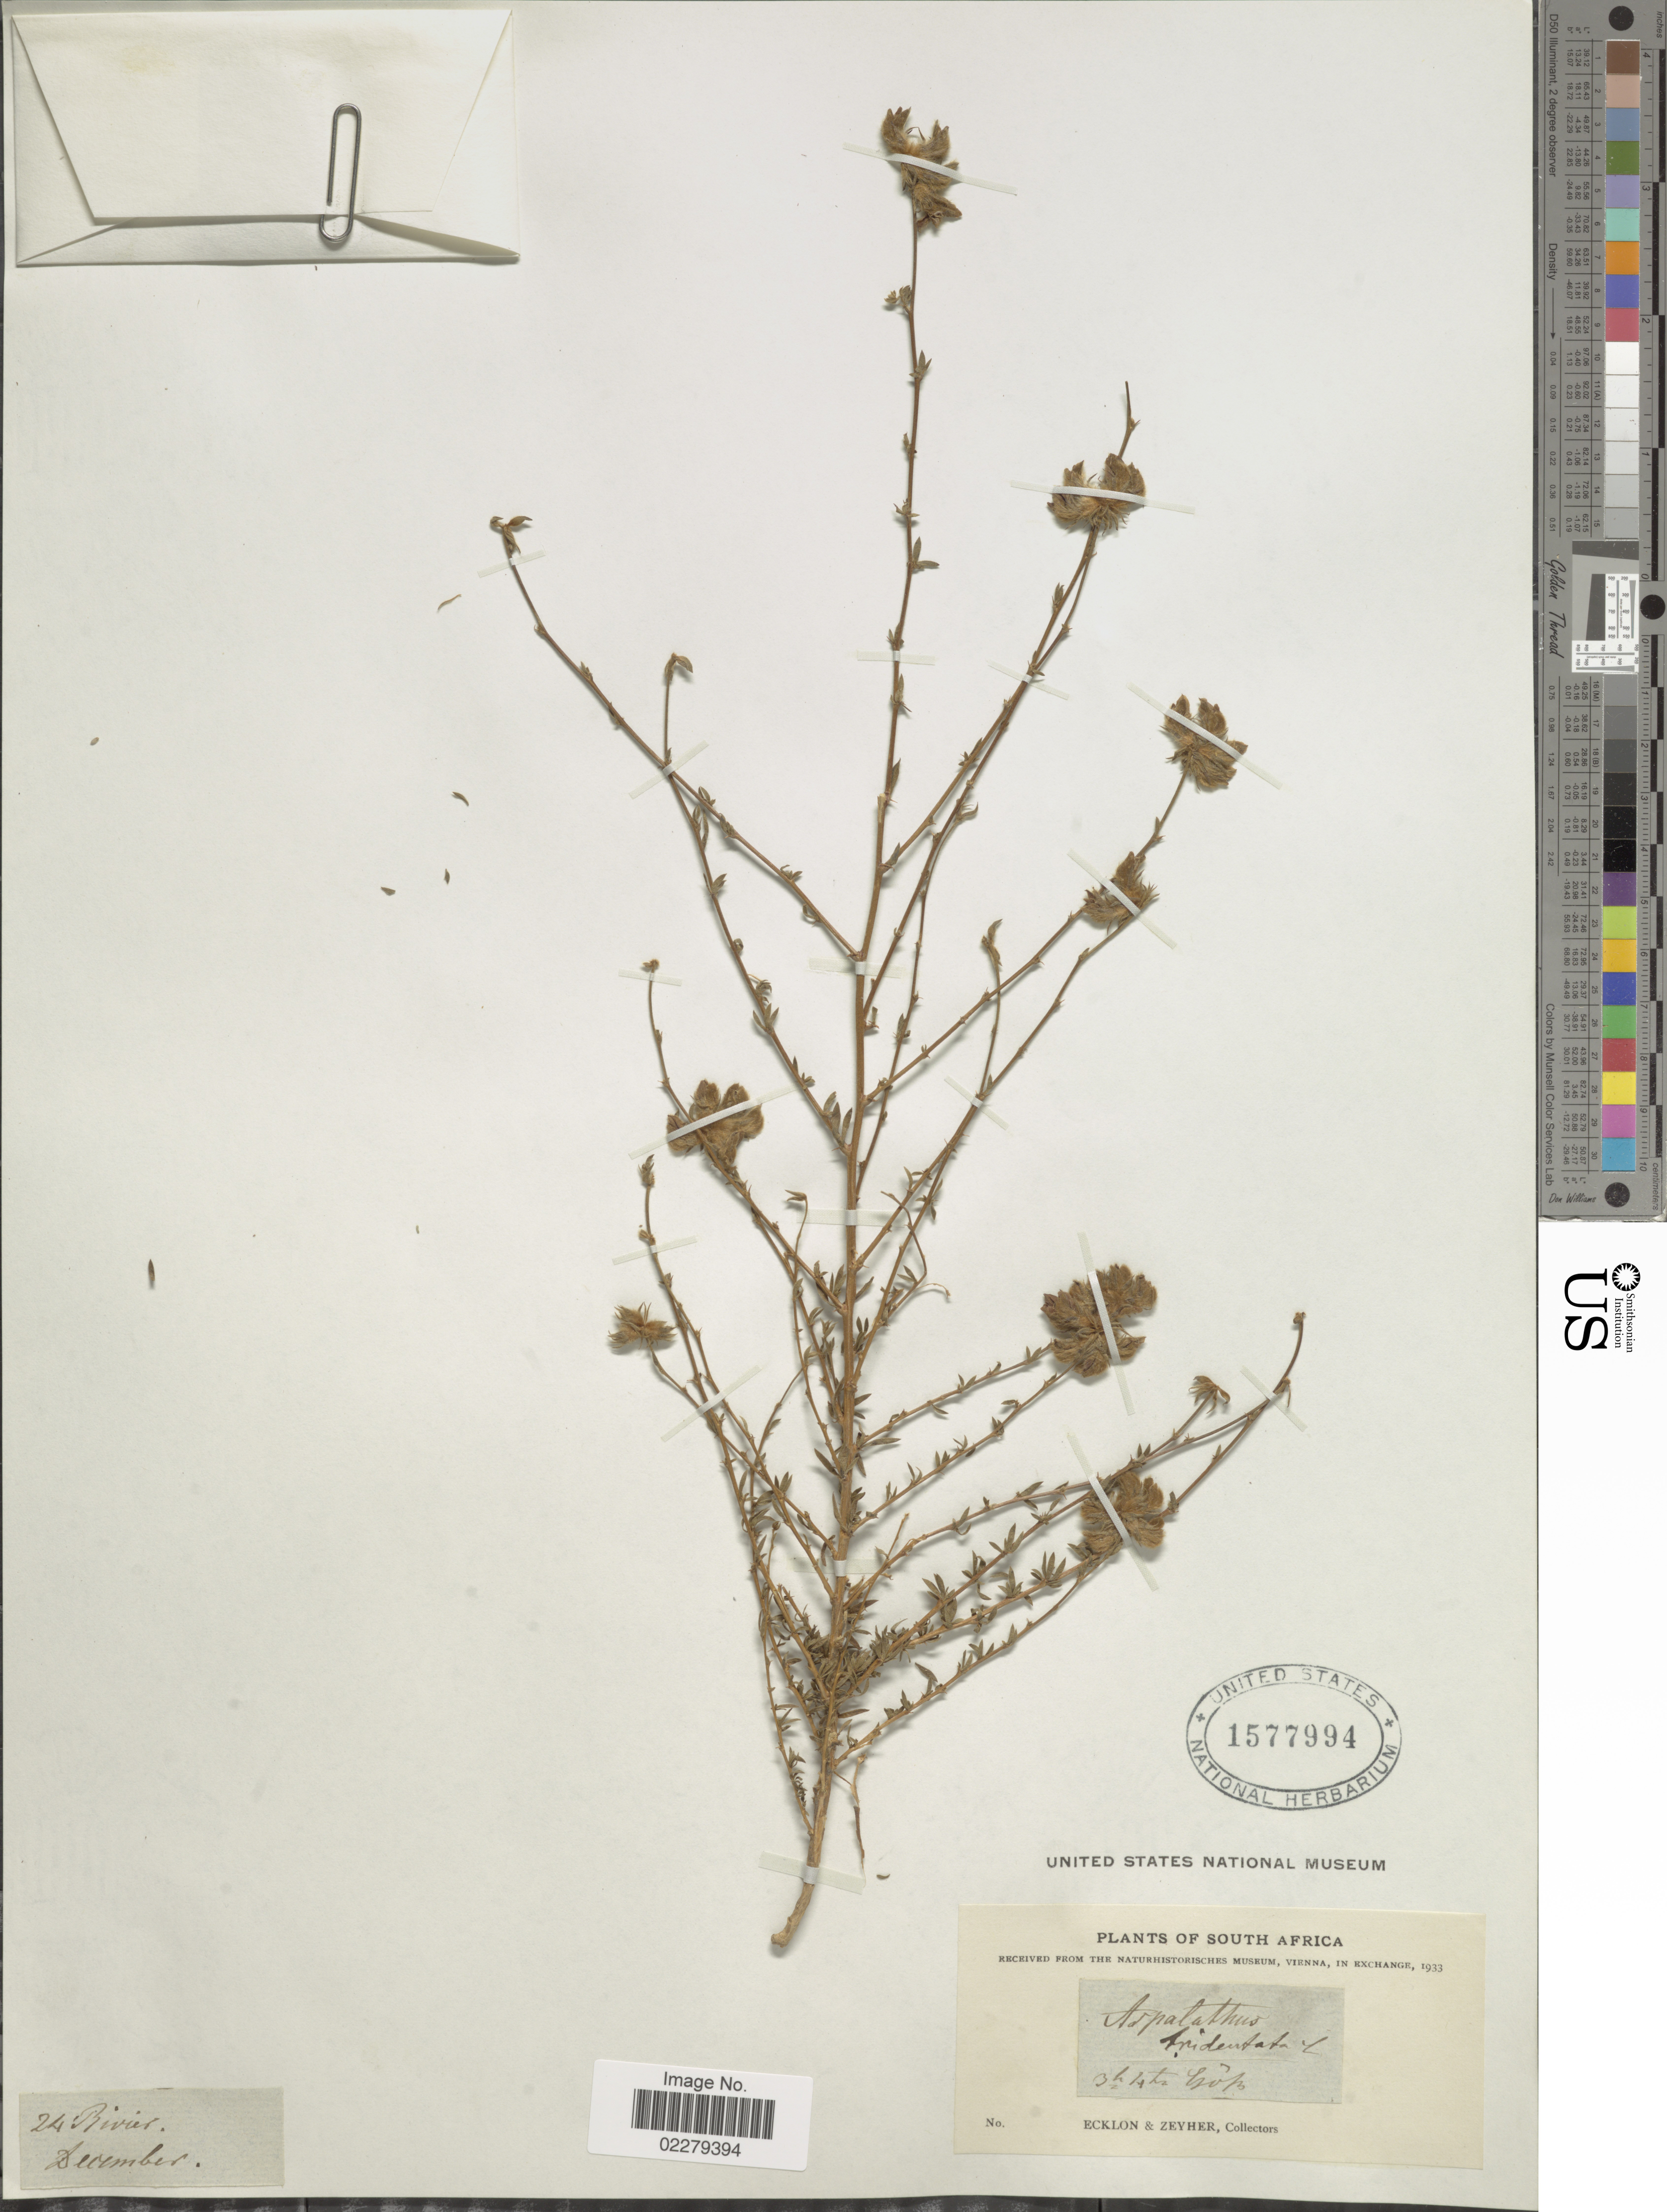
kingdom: Plantae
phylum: Tracheophyta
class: Magnoliopsida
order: Fabales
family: Fabaceae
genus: Aspalathus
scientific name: Aspalathus tridentata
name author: Eckl. & Zeyh.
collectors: -. Ecklon & -. Zeyher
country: South Africa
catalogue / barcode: US 1577994